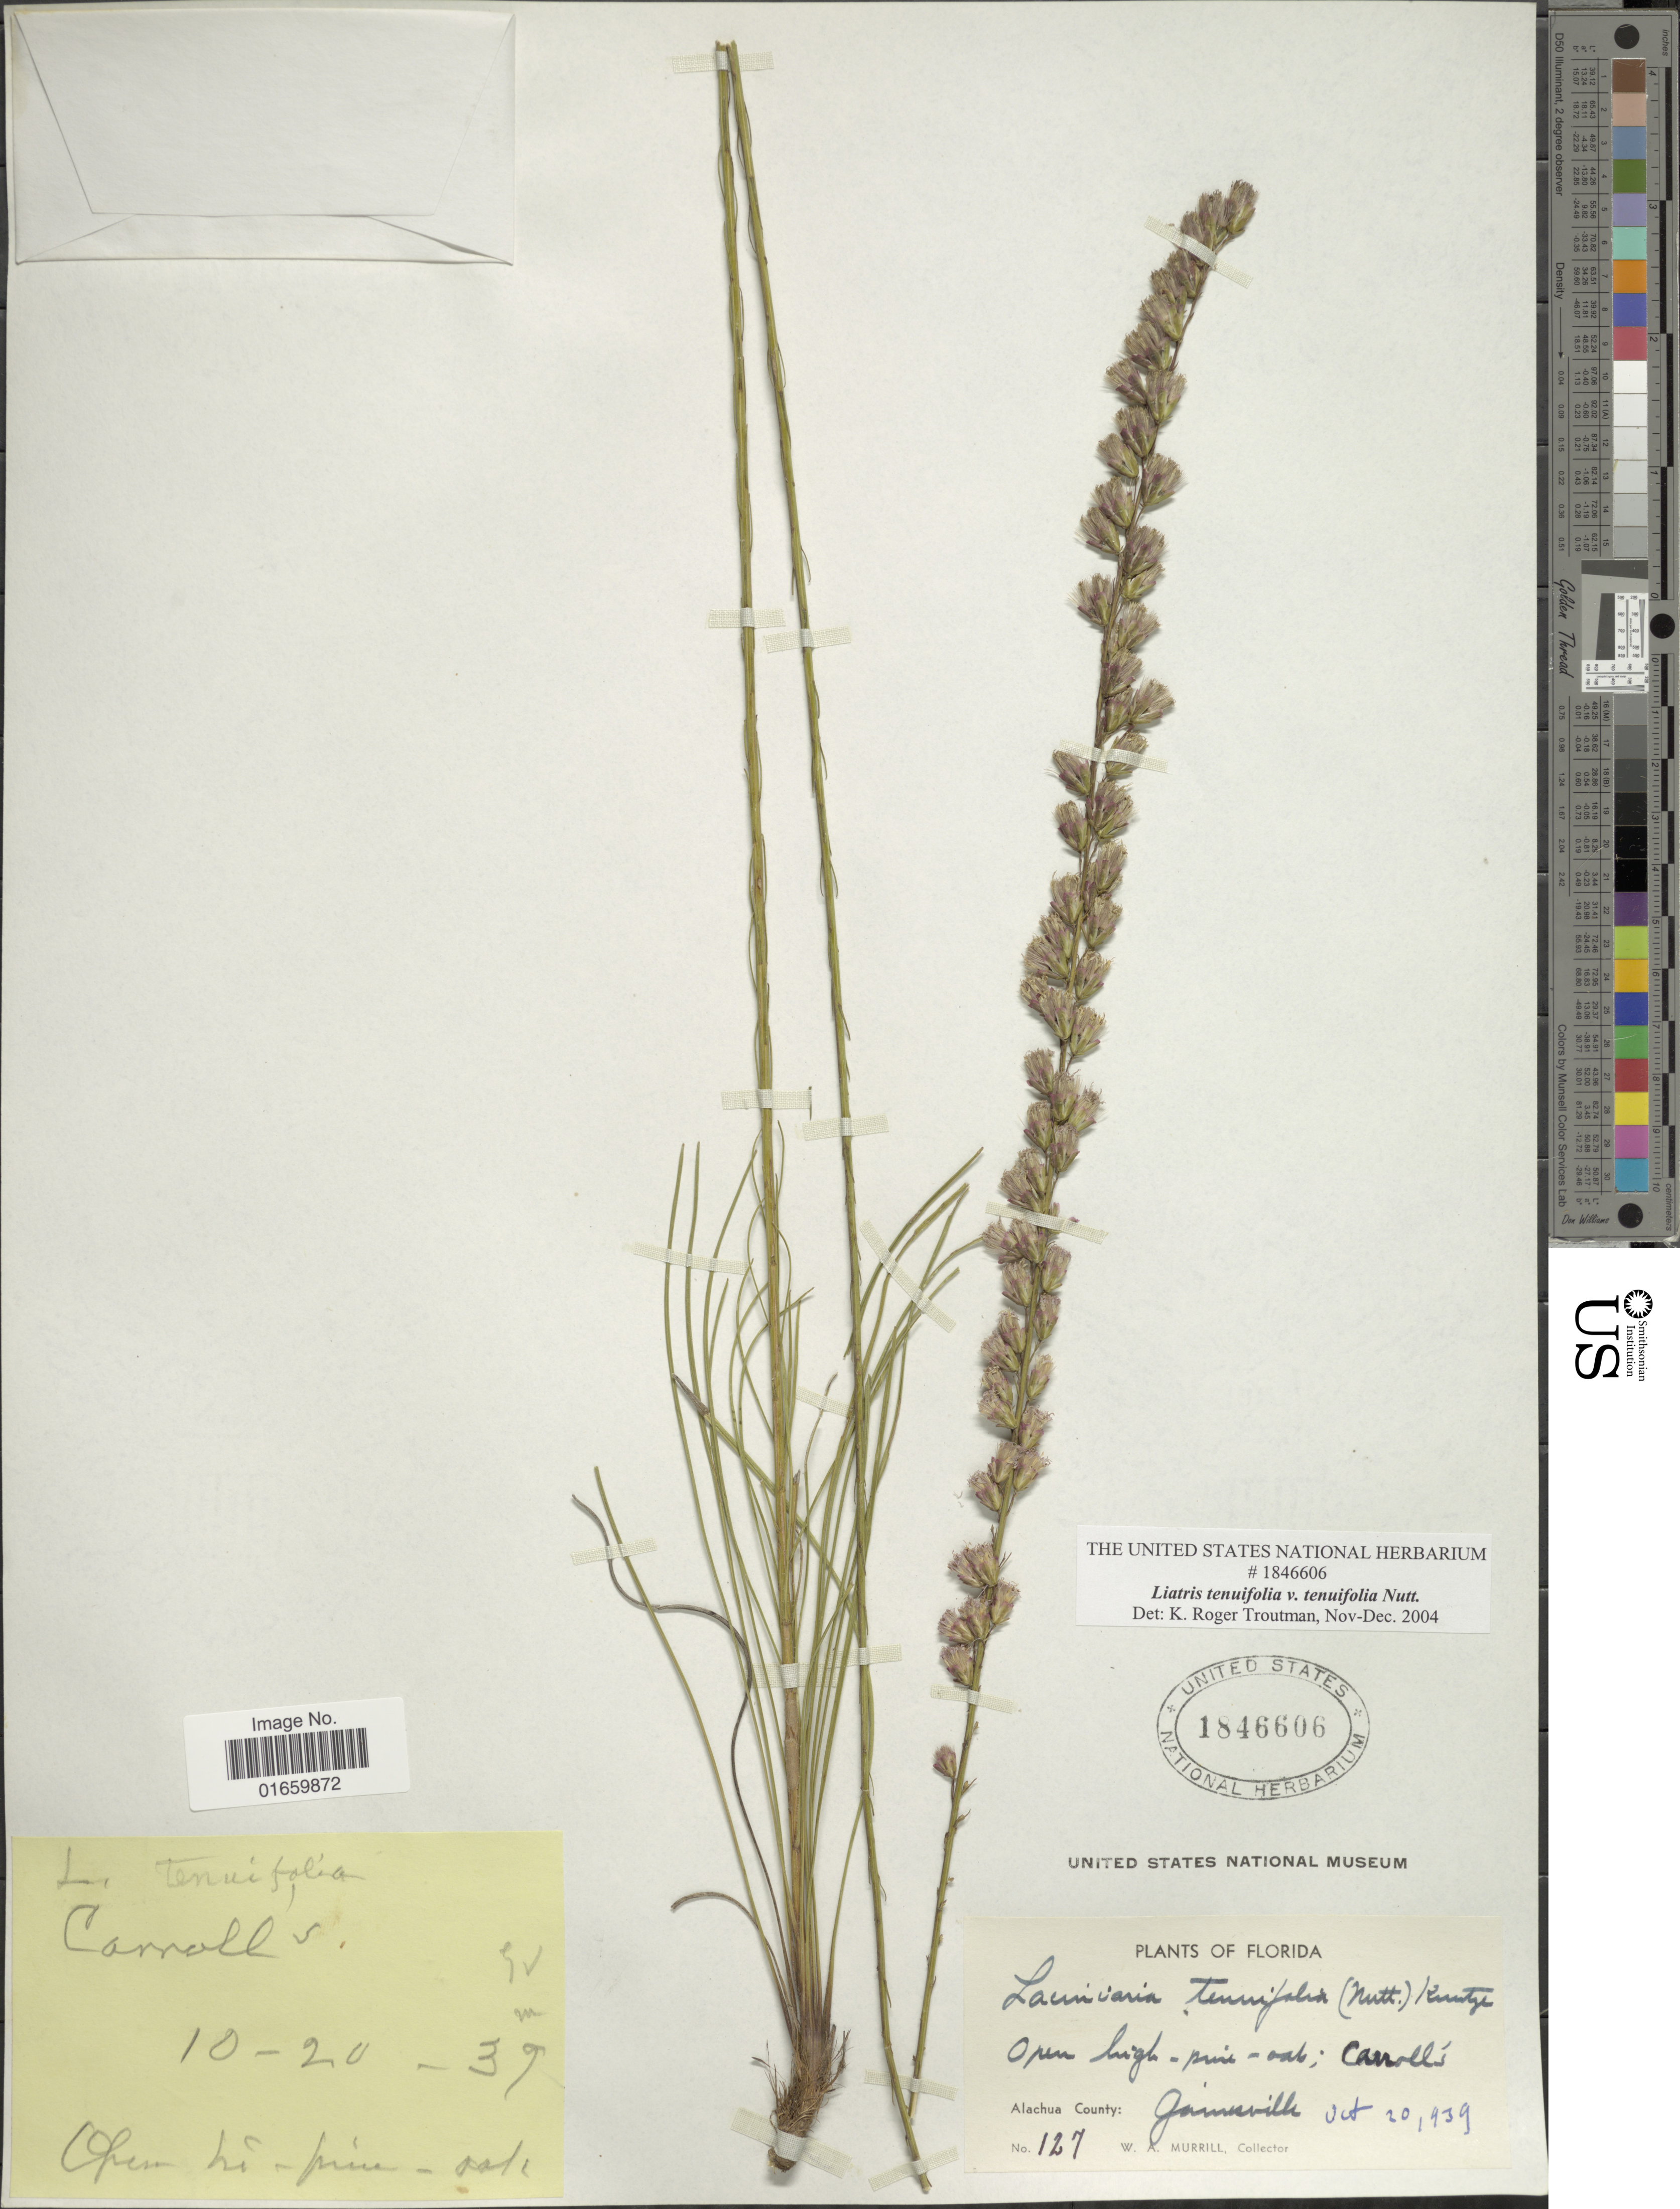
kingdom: Plantae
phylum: Tracheophyta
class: Magnoliopsida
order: Asterales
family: Asteraceae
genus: Liatris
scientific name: Liatris tenuifolia var. tenuifolia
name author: Nutt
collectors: W. A. Murrill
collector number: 127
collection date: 1939-10-20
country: United States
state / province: Florida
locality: Canrolls, Alachua County: Gainesville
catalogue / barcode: US 1846606